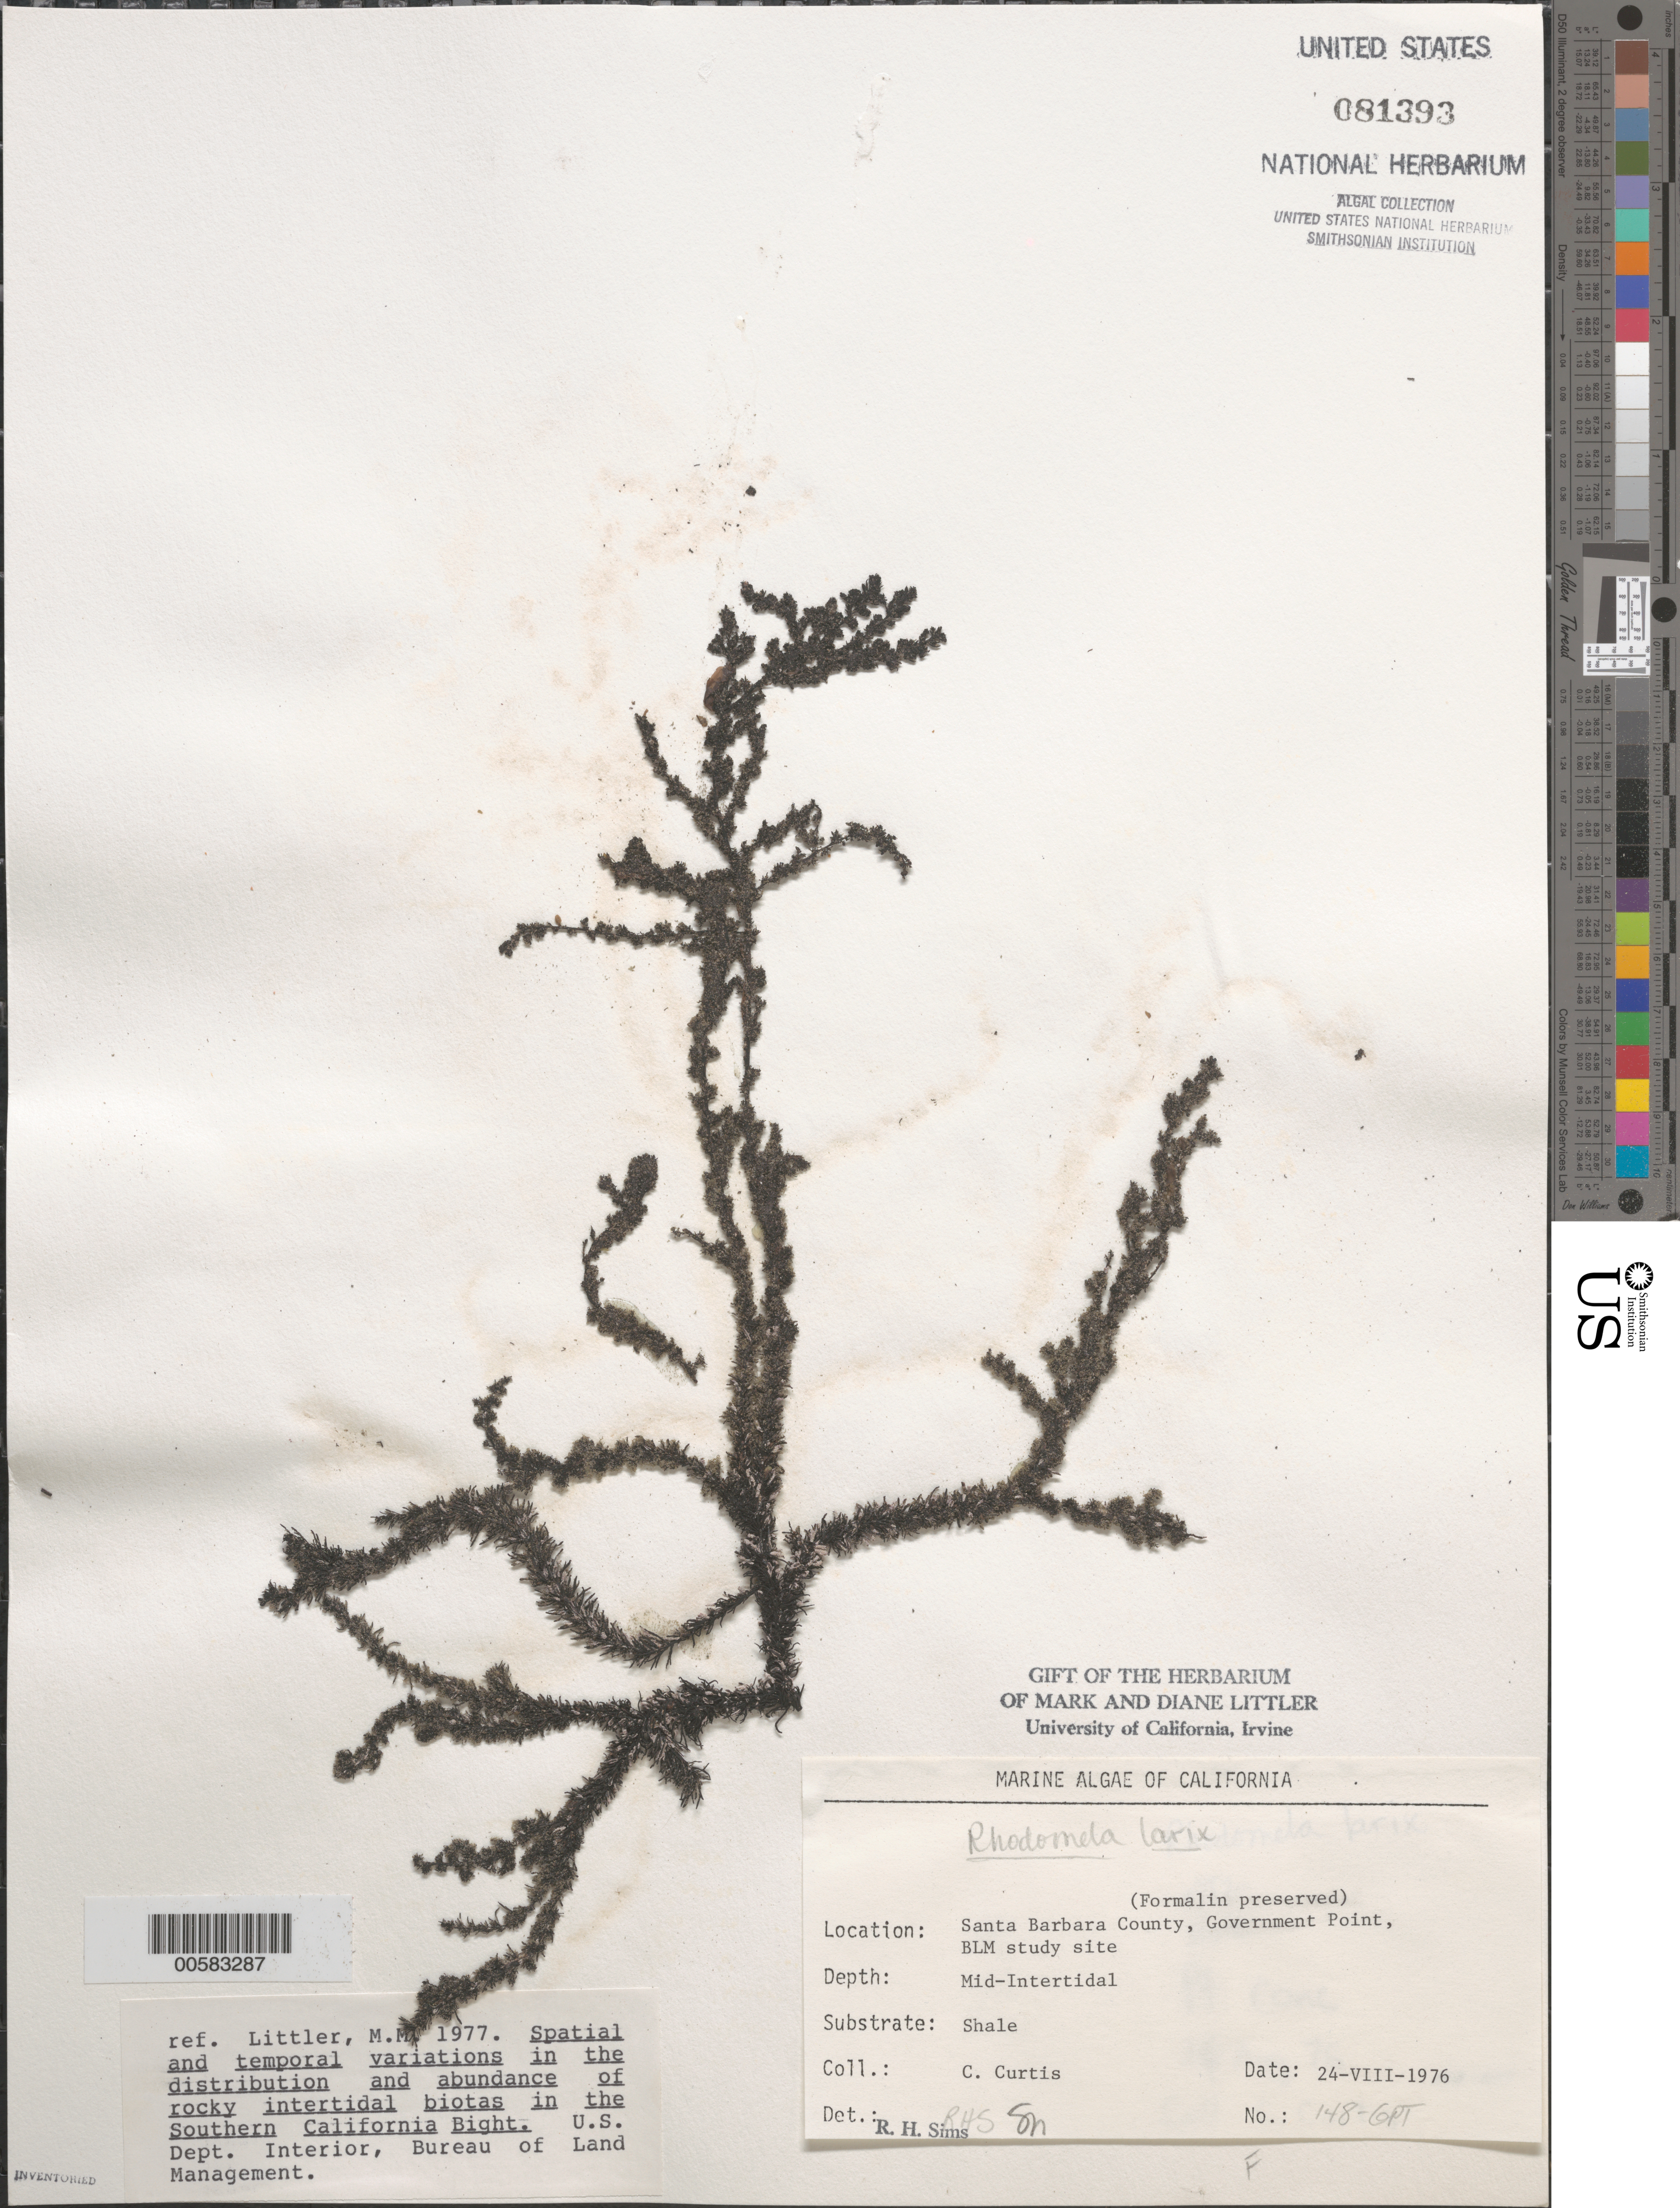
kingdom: Plantae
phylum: Rhodophyta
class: Florideophyceae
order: Ceramiales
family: Rhodomelaceae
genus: Neorhodomela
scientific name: Neorhodomela larix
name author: (Turner) Masuda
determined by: Algae name updating Project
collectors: C. Curtis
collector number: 148-gpt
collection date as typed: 24 Aug 1976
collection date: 1976-08-24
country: United States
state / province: California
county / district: Santa Barbara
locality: Government Point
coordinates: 34 26'31"N, 120 24'06"W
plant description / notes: BLM-SOCALBIGHT Rocky Intertidal Survey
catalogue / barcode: US 81393